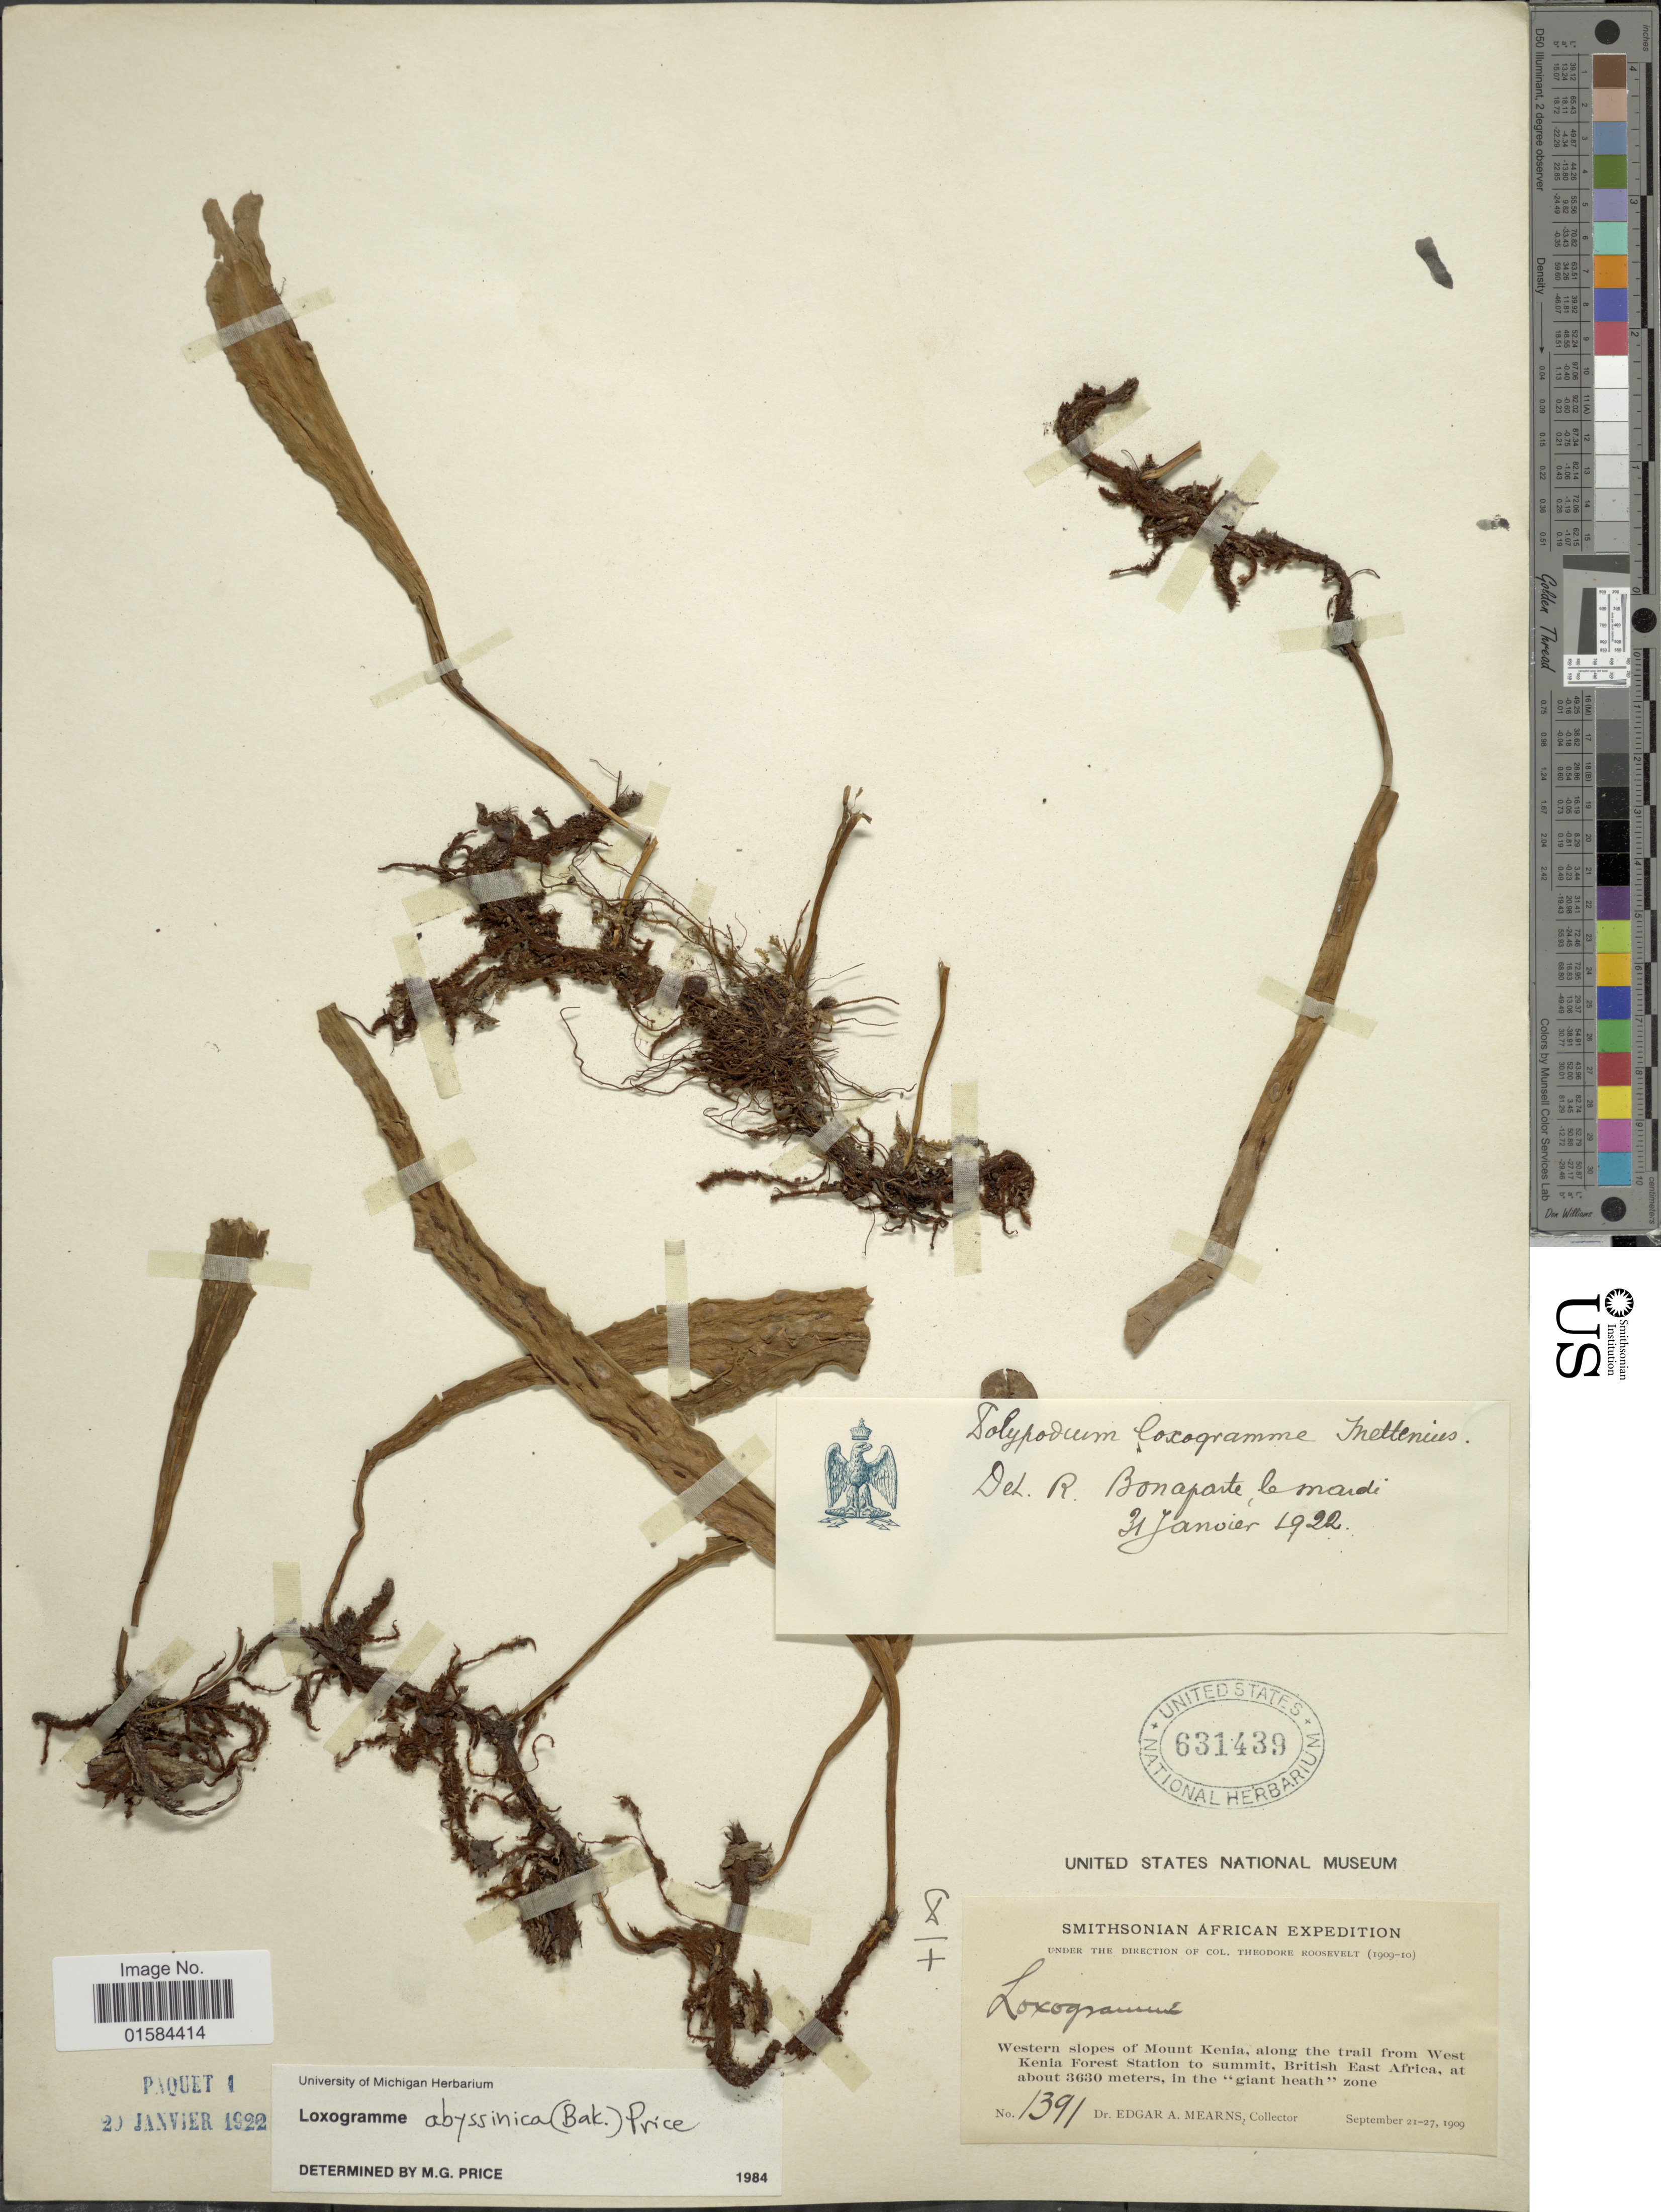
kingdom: Plantae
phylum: Tracheophyta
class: Polypodiopsida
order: Polypodiales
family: Polypodiaceae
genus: Loxogramme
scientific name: Loxogramme abyssinica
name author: (Baker) Price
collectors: E. A. Mearns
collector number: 1391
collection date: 1909-09-21/1909-09-27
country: Kenya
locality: Western slopes of Mount Kenia, along the trail from West kenia Forest Station to summit, British East Africa, giant heath zone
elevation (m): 3630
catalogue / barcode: US 631439